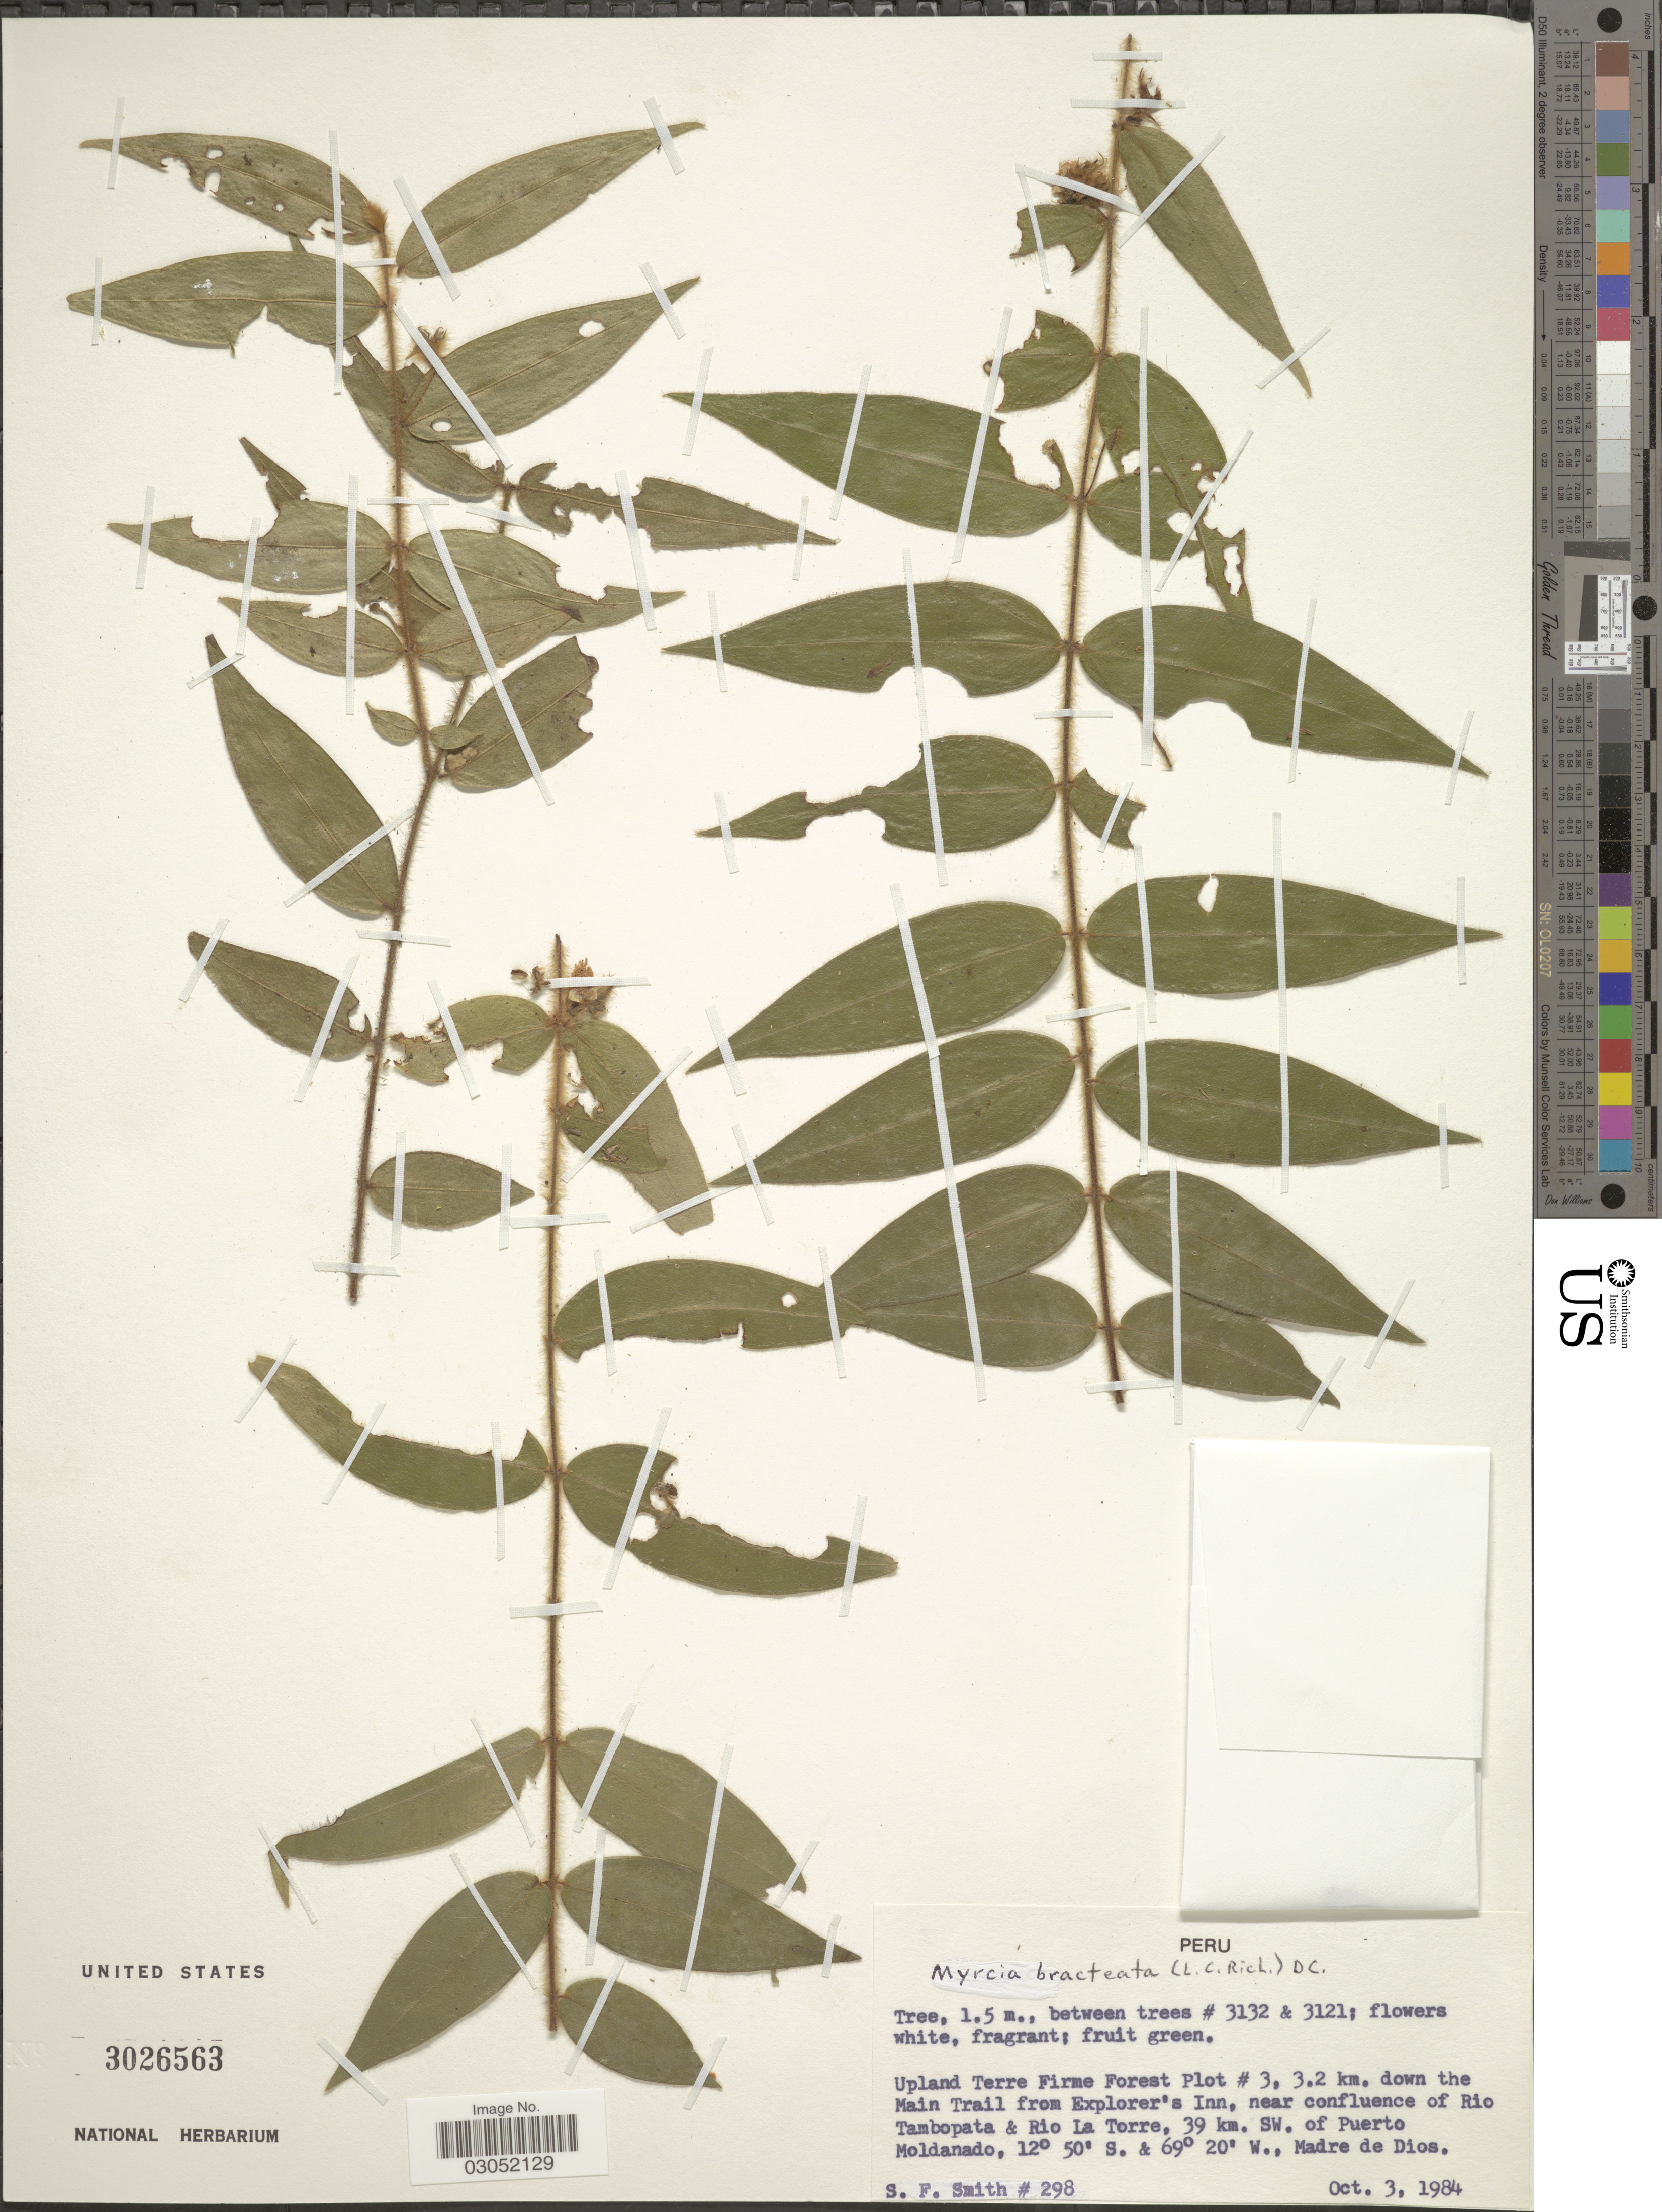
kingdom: Plantae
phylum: Tracheophyta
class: Magnoliopsida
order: Myrtales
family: Myrtaceae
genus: Myrcia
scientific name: Myrcia bracteata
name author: (Rich.) DC.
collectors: S.F. Smith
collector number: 298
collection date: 1984-10-03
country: Peru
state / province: Madre de Dios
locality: Upland Terre Firme Forest Plot # 3, 3.2 km. down the Main Trail from Explorer's Inn, near confluence of Rio Tambopata & Rio La Torre, 39 km. SW. of Puerto Maldanado.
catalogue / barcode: US 3026563